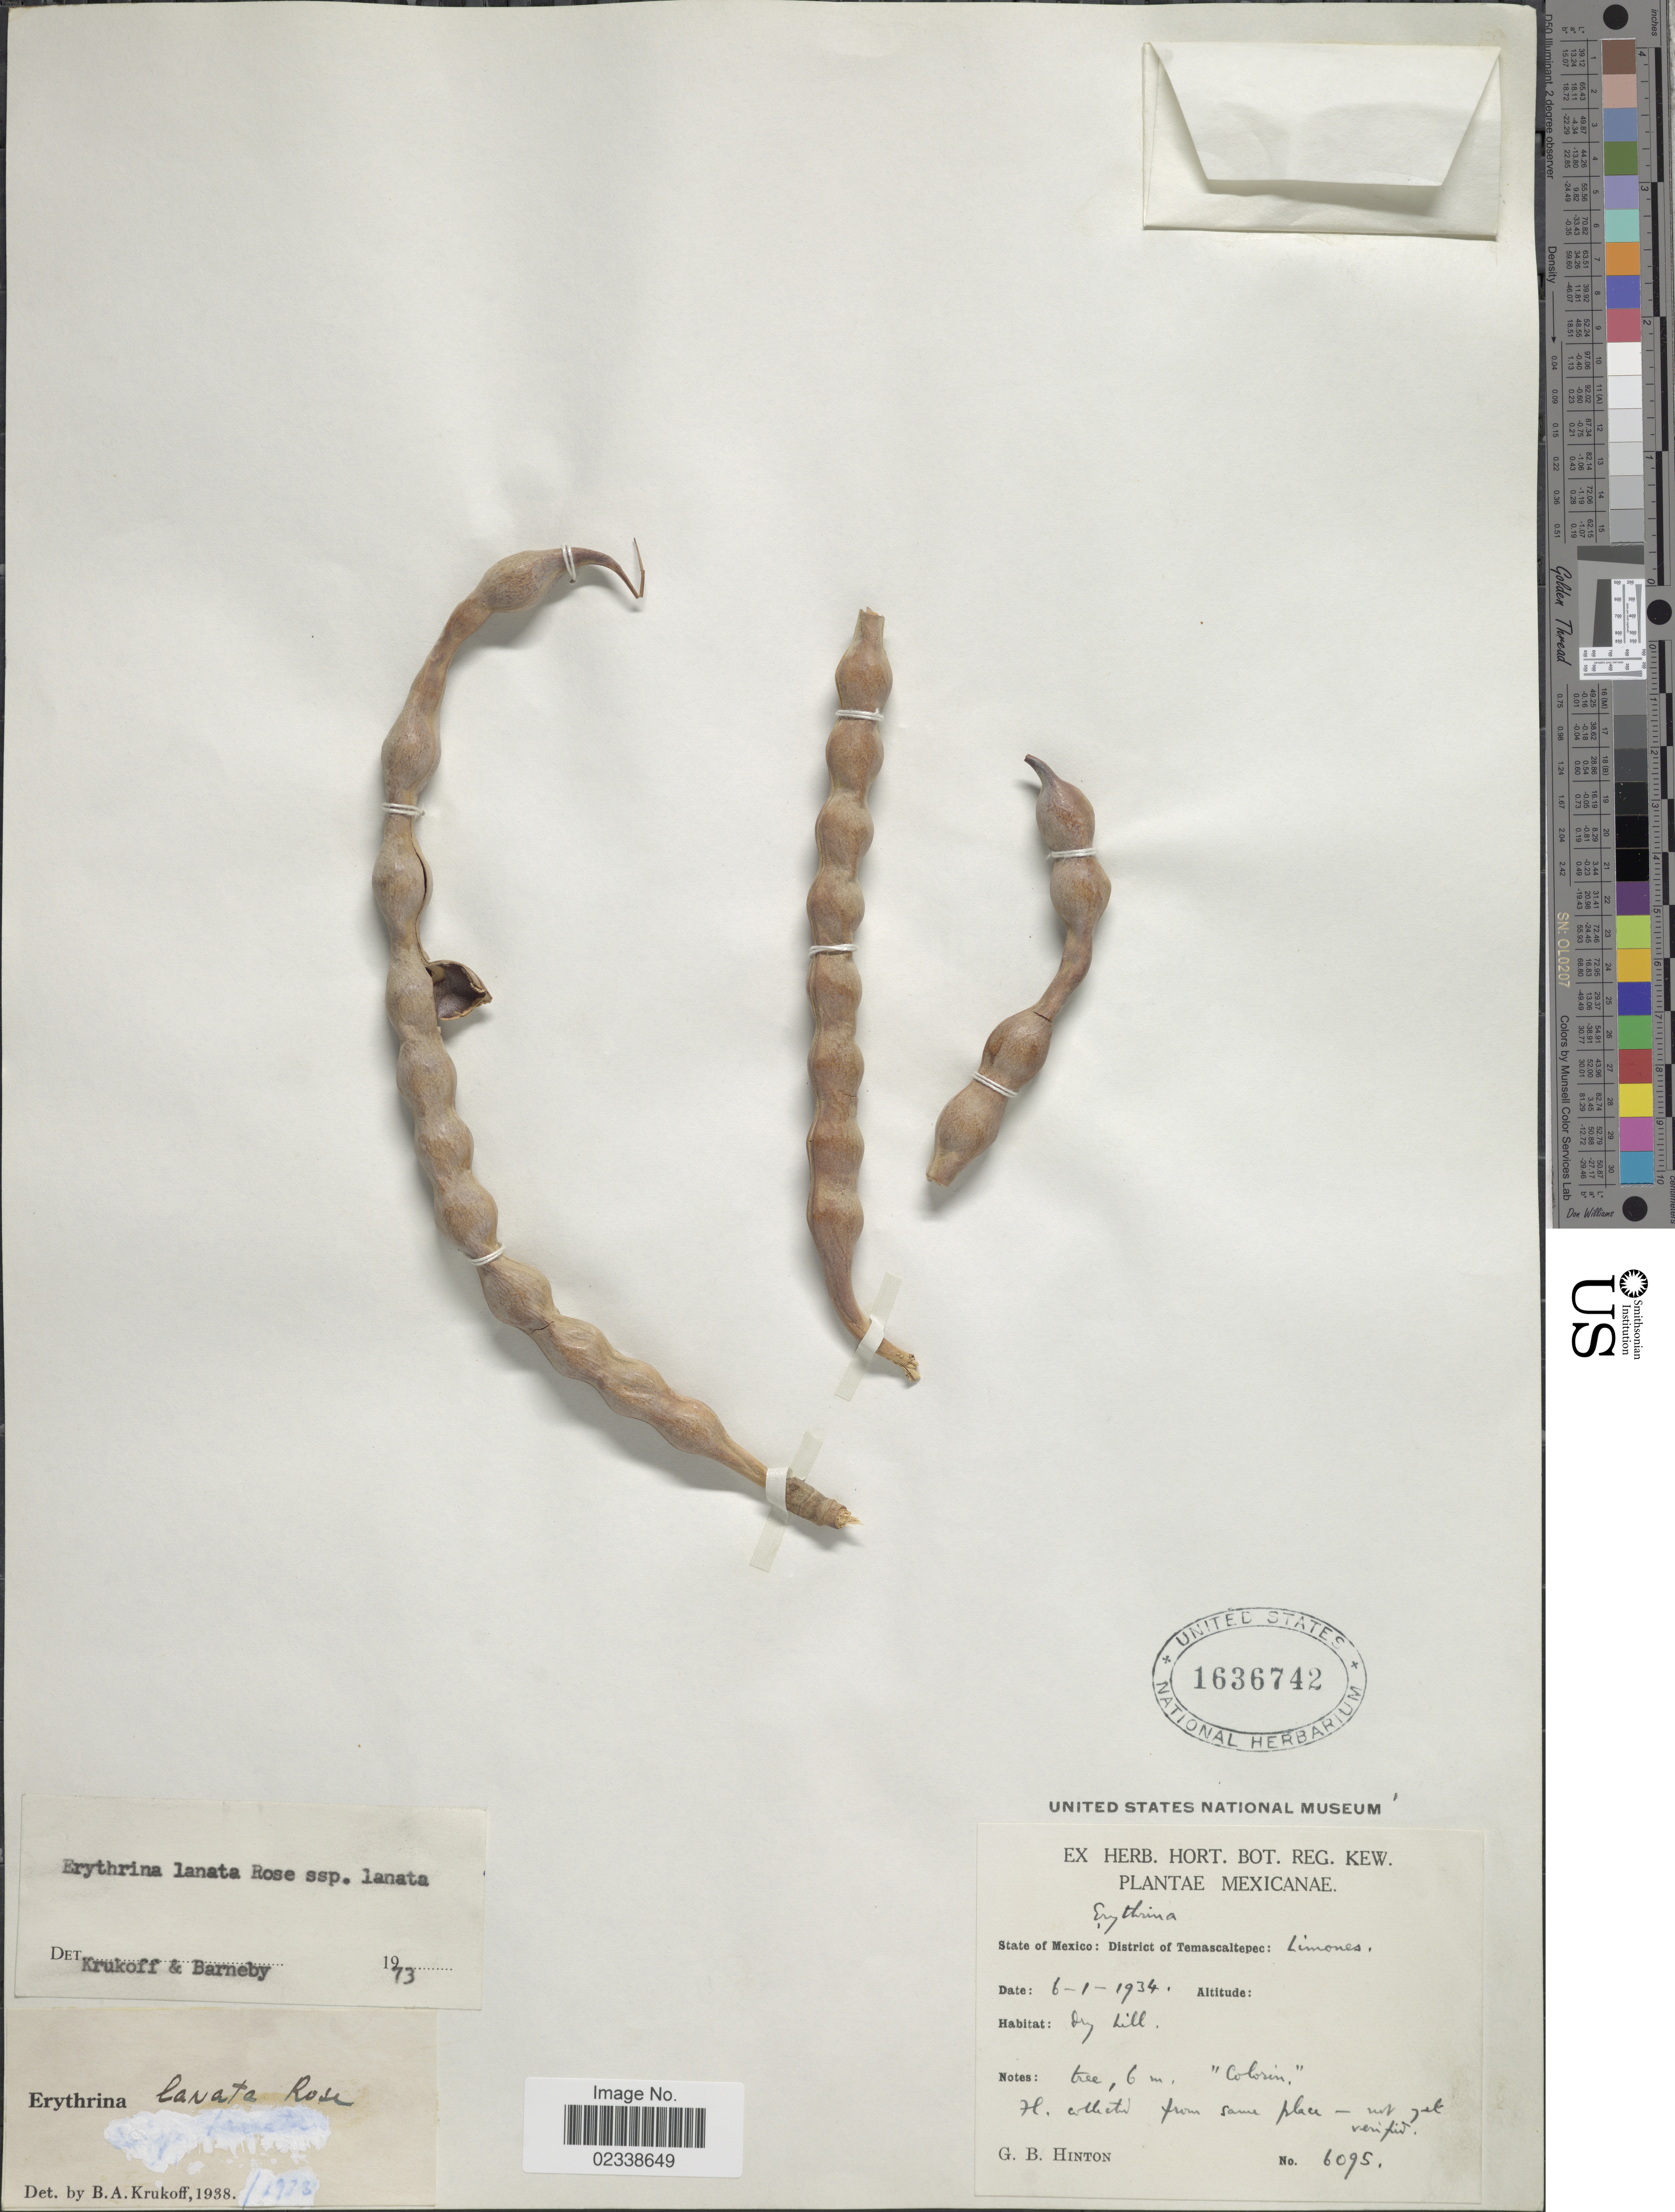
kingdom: Plantae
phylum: Tracheophyta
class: Magnoliopsida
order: Fabales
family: Fabaceae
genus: Erythrina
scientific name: Erythrina lanata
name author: Rose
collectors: G. B. Hinton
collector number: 6095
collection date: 1934-01-06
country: Mexico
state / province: México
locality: District of Temascaltepec: Limones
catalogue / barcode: US 1636742